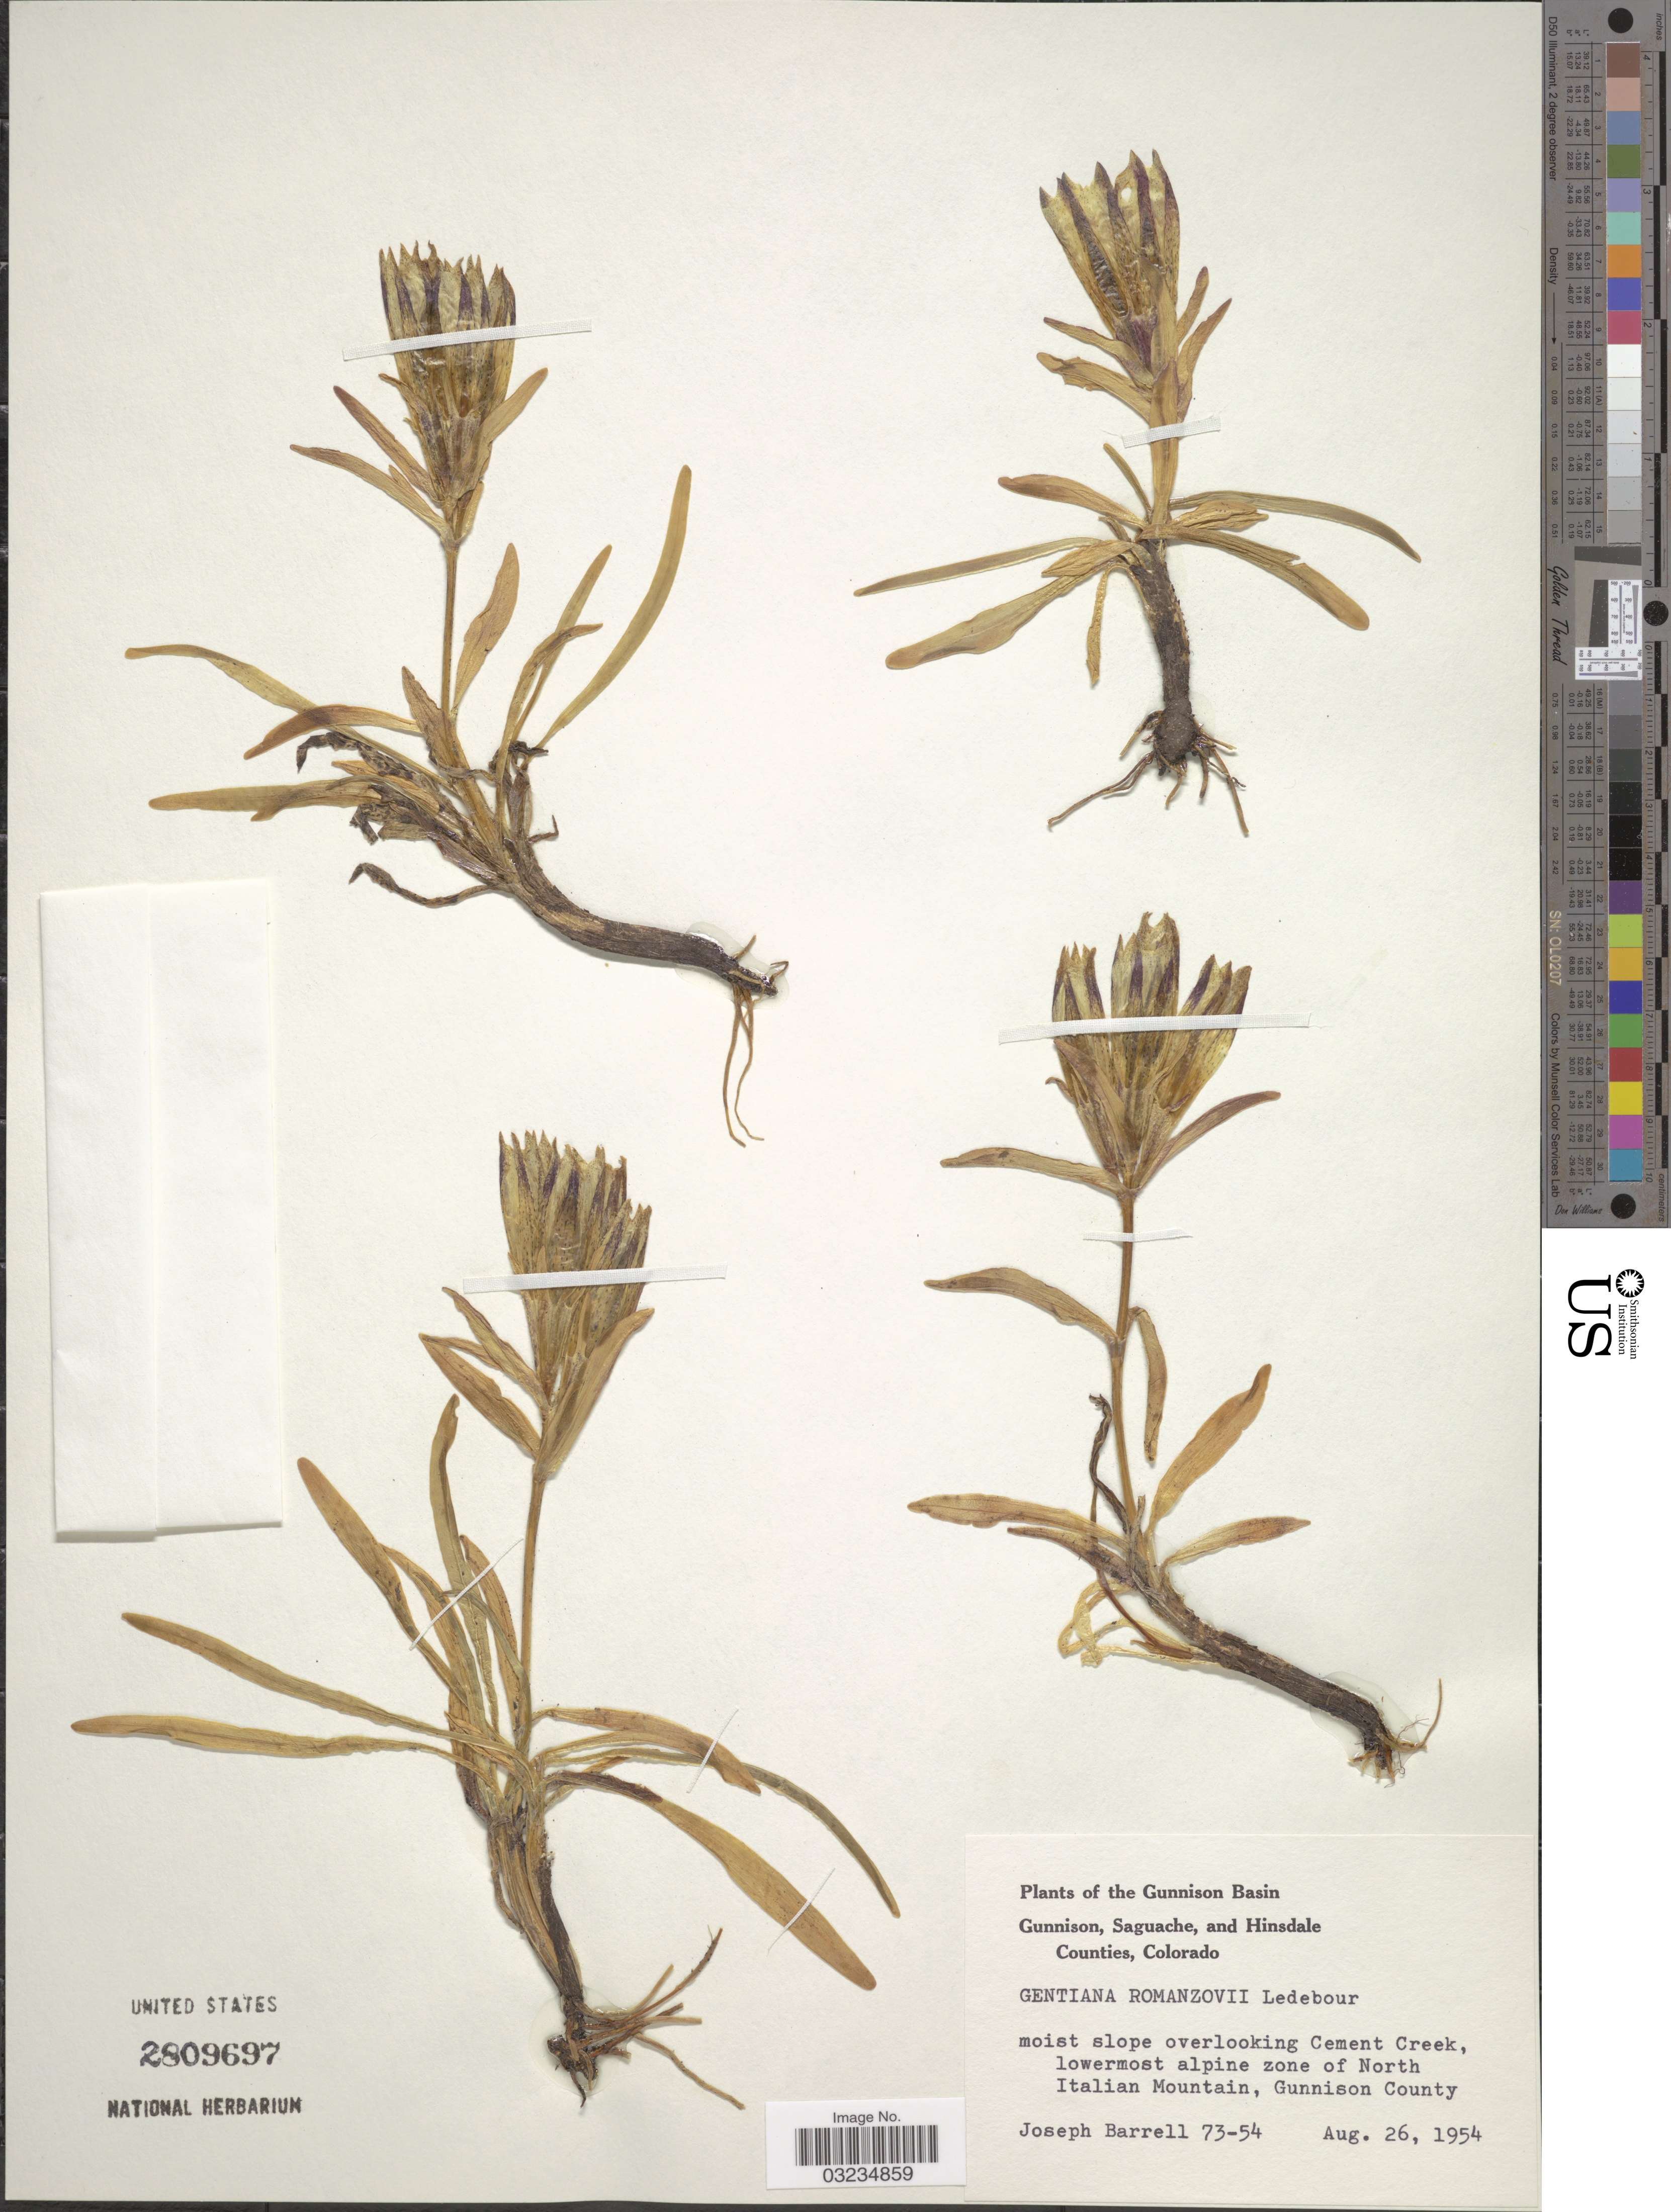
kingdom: Plantae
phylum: Tracheophyta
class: Magnoliopsida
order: Gentianales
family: Gentianaceae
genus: Gentiana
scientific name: Gentiana romanzovii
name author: Ledeb. ex Bunge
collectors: J. Barrell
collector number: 73-54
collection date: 1954-08-26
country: United States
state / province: Colorado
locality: Gunnison Basin. Moist slope overlooking Cement Creek, lowermost alpine zone of North Italian Mountain, Gunnison County.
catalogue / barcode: US 2809697